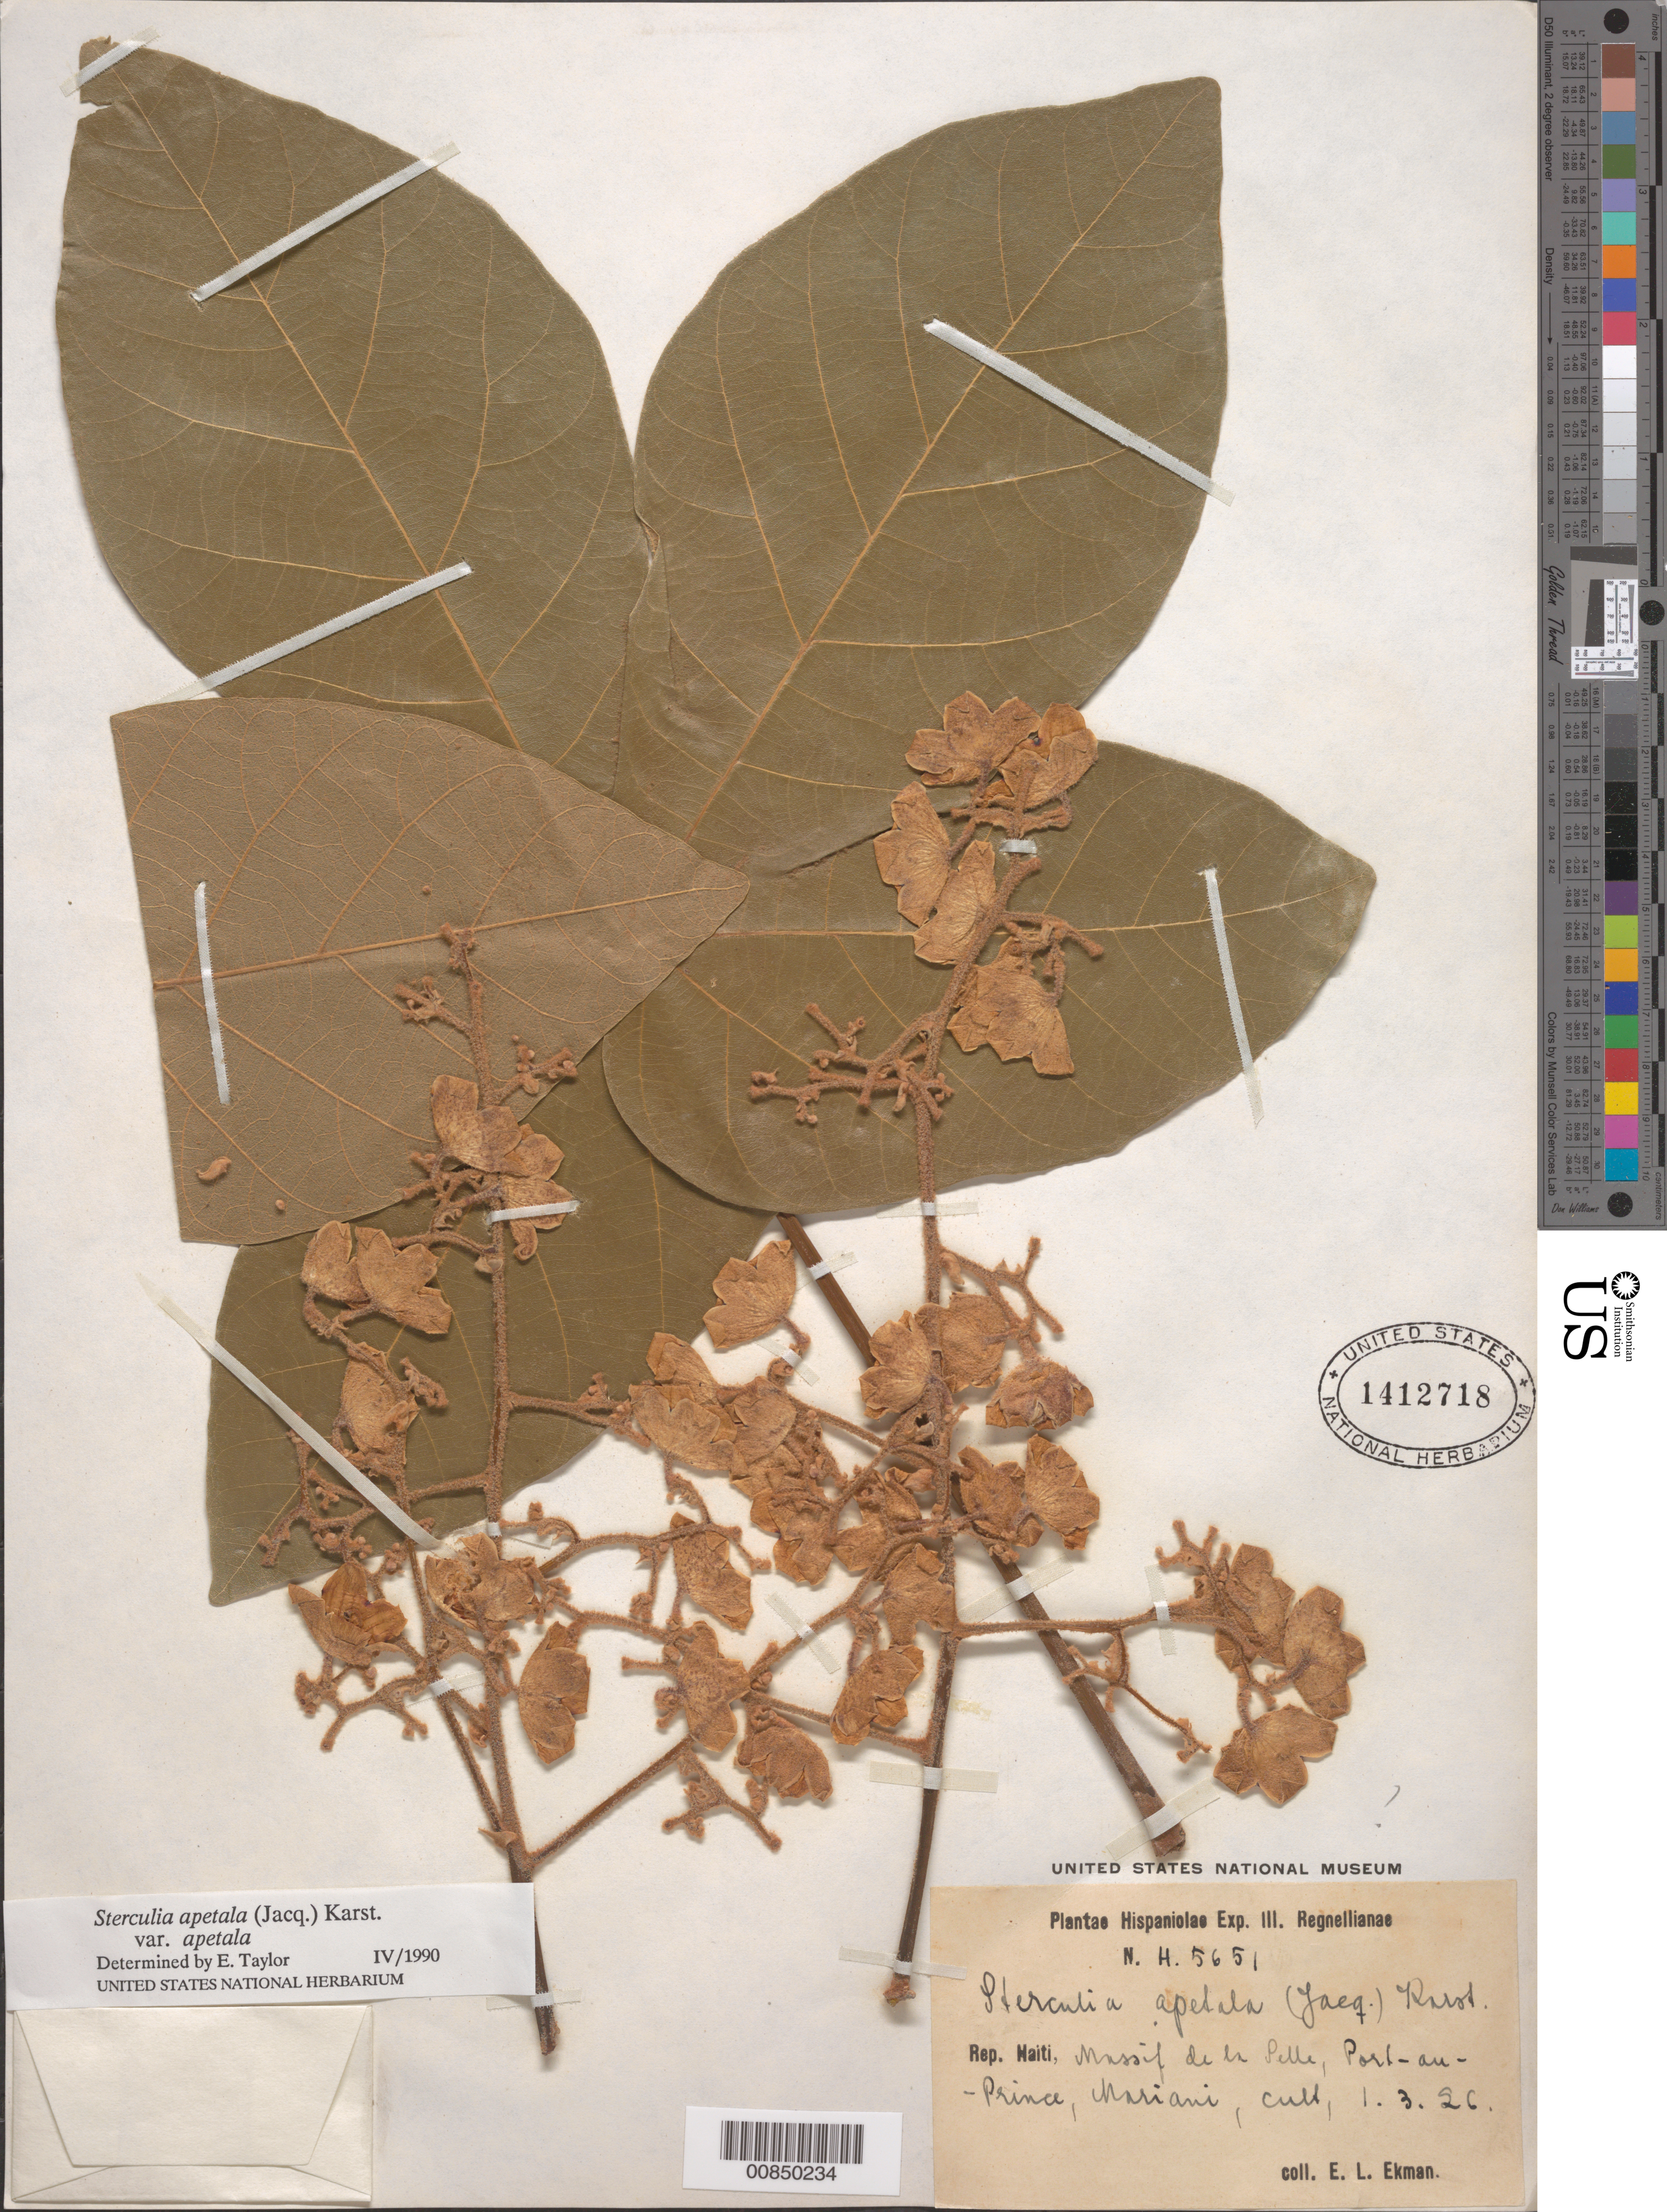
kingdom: Plantae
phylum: Tracheophyta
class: Magnoliopsida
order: Malvales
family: Malvaceae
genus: Sterculia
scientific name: Sterculia apetala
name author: (Jacq.) H. Karst.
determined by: Taylor, E.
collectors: E. L. Ekman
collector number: H 5651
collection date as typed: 01 Mar 1926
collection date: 1926-03-01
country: Haiti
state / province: Ouest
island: Hispaniola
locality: Massif de la Selle, Port-au-Prince, Mariani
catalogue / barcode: US 1412718